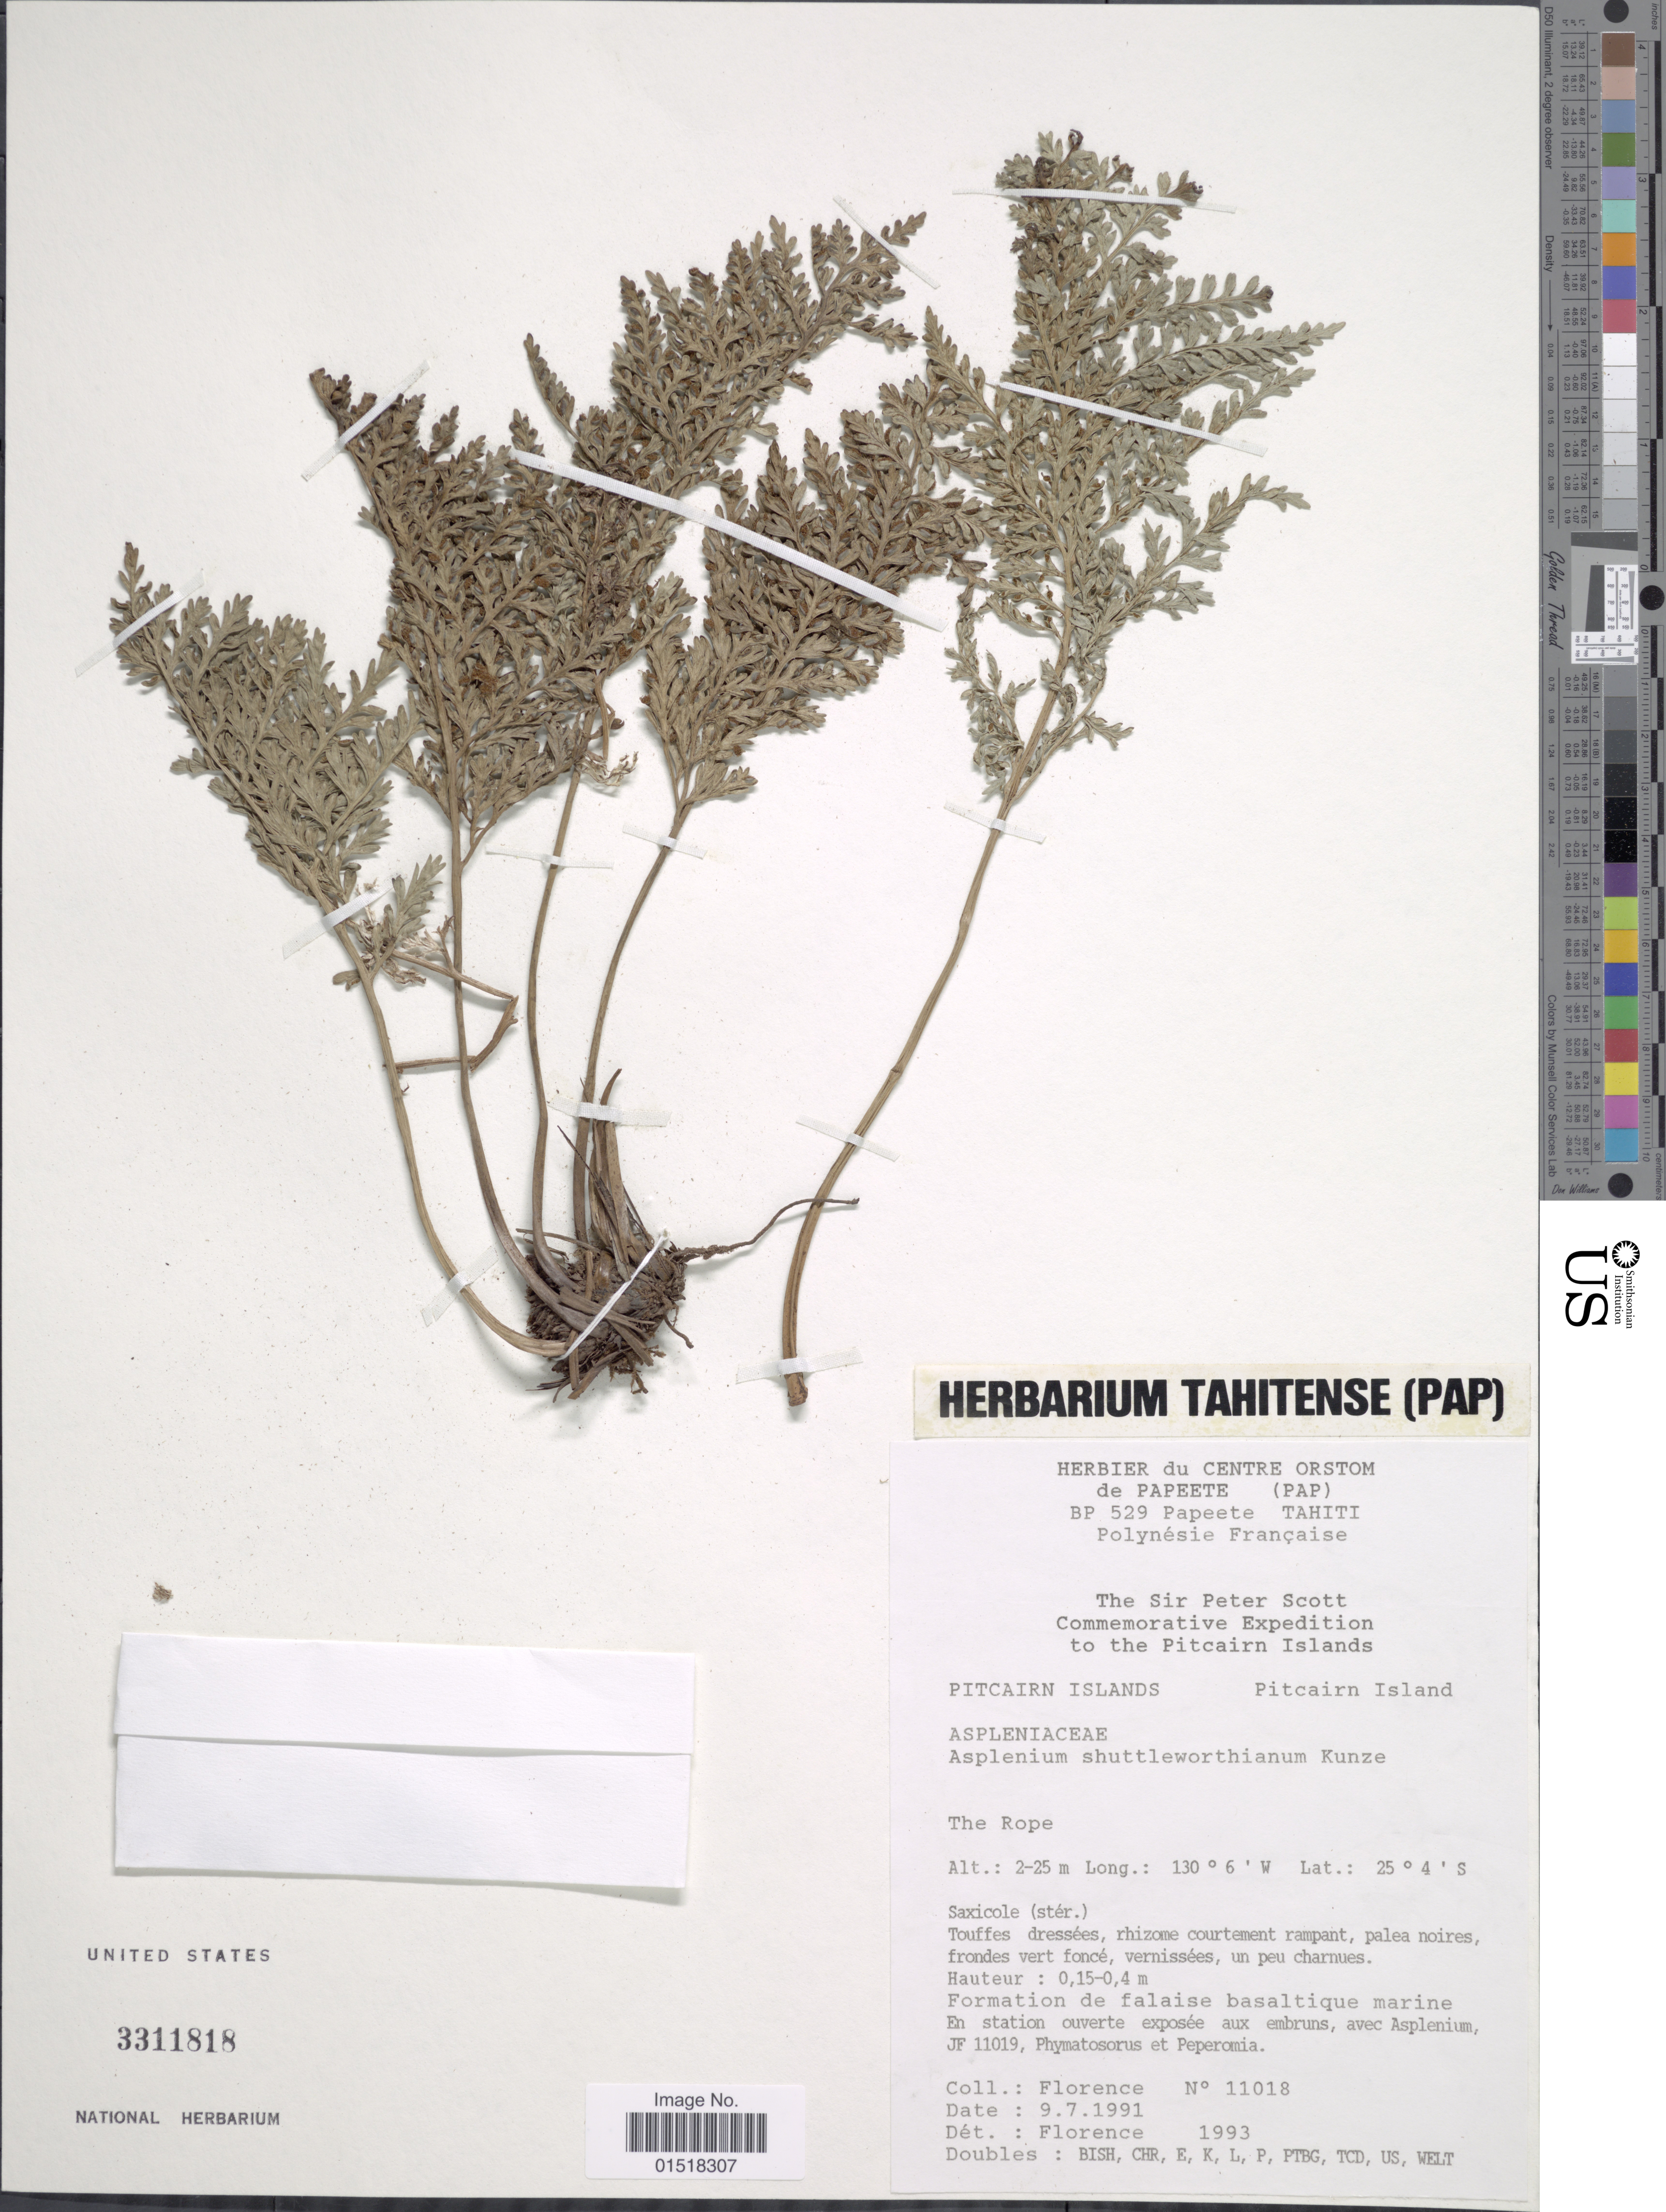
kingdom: Plantae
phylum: Tracheophyta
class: Polypodiopsida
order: Polypodiales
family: Aspleniaceae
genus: Asplenium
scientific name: Asplenium shuttleworthianum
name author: Kunze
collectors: -. Florence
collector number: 11018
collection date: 1991-07-09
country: Pitcairn Islands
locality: Pitcairn Islands. Pitcairn Island. The Rope.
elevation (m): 2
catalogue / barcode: US 3311818